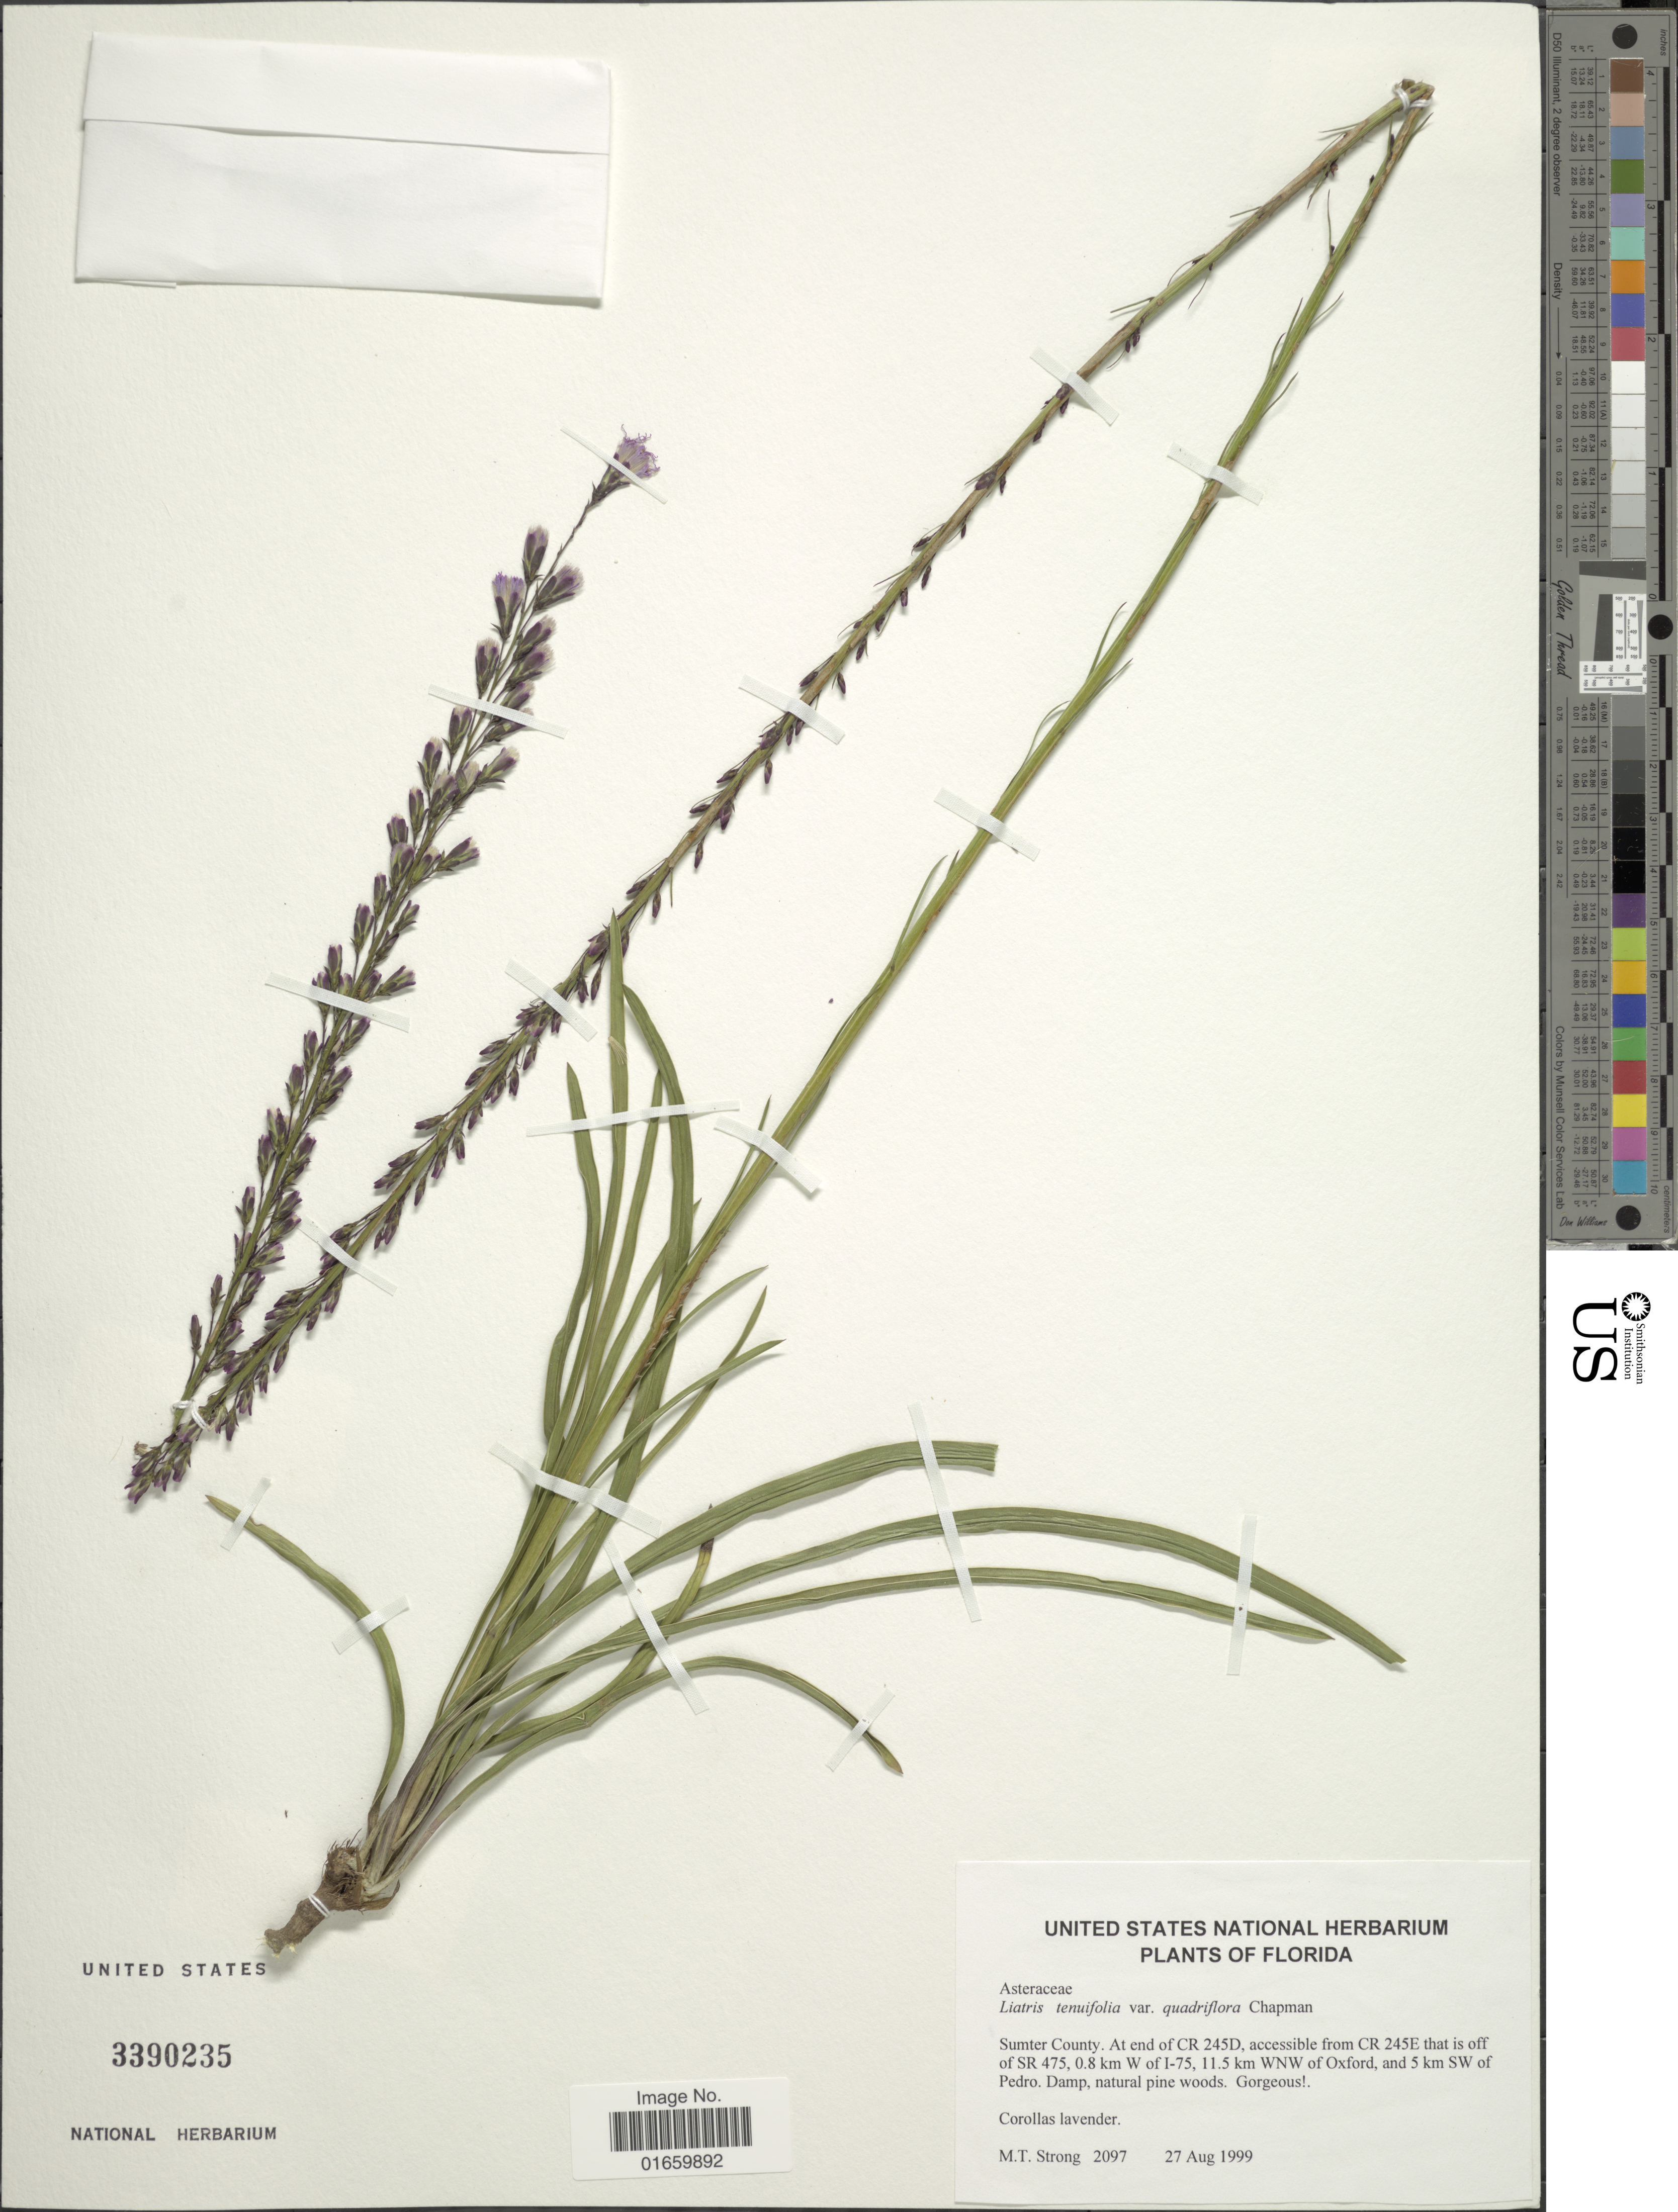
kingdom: Plantae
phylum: Tracheophyta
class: Magnoliopsida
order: Asterales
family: Asteraceae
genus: Liatris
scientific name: Liatris tenuifolia var. quadriflora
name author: Chapm.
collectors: M. T. Strong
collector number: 2097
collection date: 1999-08-27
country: United States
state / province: Florida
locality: Sumter County, at end of CR 245D, accesible from CR 245E that is off of SR 475, 0.8 km W of I-75, 11,5 km WNW of Oxford, and 5 km SW of Pedro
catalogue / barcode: US 3390235